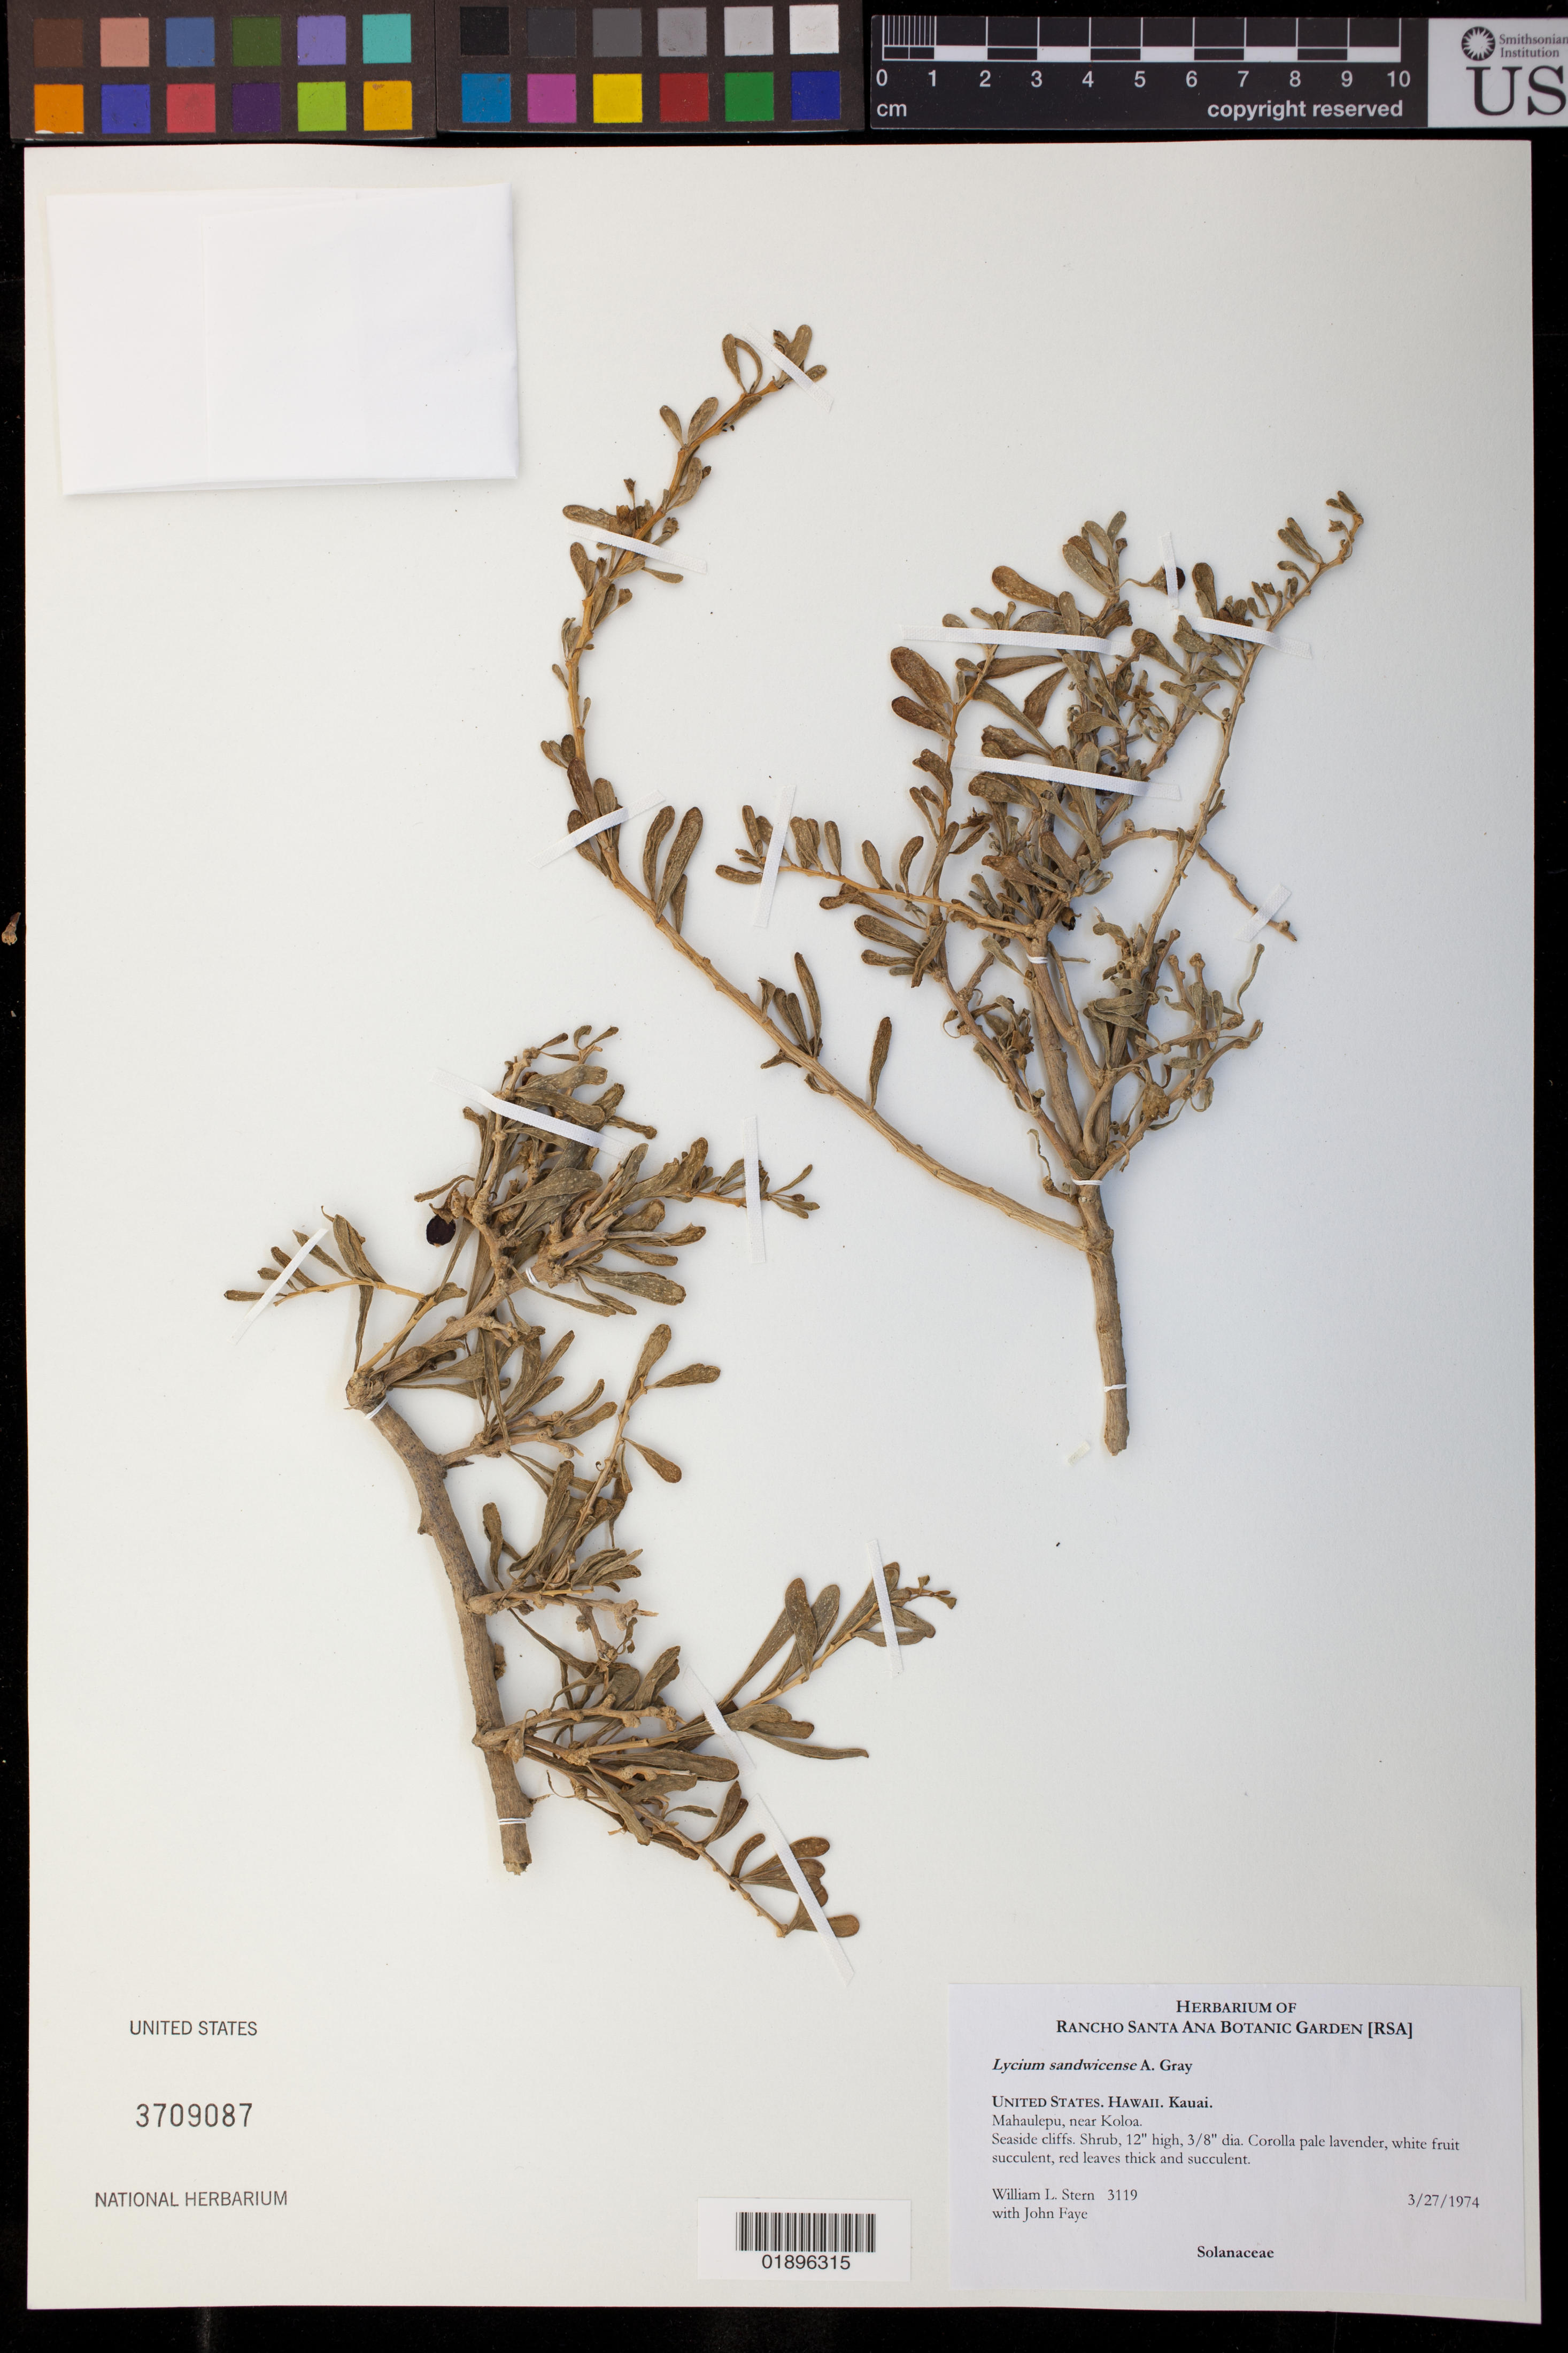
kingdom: Plantae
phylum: Tracheophyta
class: Magnoliopsida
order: Solanales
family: Solanaceae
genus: Lycium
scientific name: Lycium carolinianum var. sandwicense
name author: (A. Gray) C.L. Hitchc.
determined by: Wagner, W. L., (BOT), Smithsonian Institution - National Museum of Natural History (UNITED STATES)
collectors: W. L. Stern & J. Faye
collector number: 3119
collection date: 1974-03-27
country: United States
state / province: Hawaii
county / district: Kauai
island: Kaua'i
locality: Mahaulepu, near Koloa.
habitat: Seaside cliffs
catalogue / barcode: US 3709087